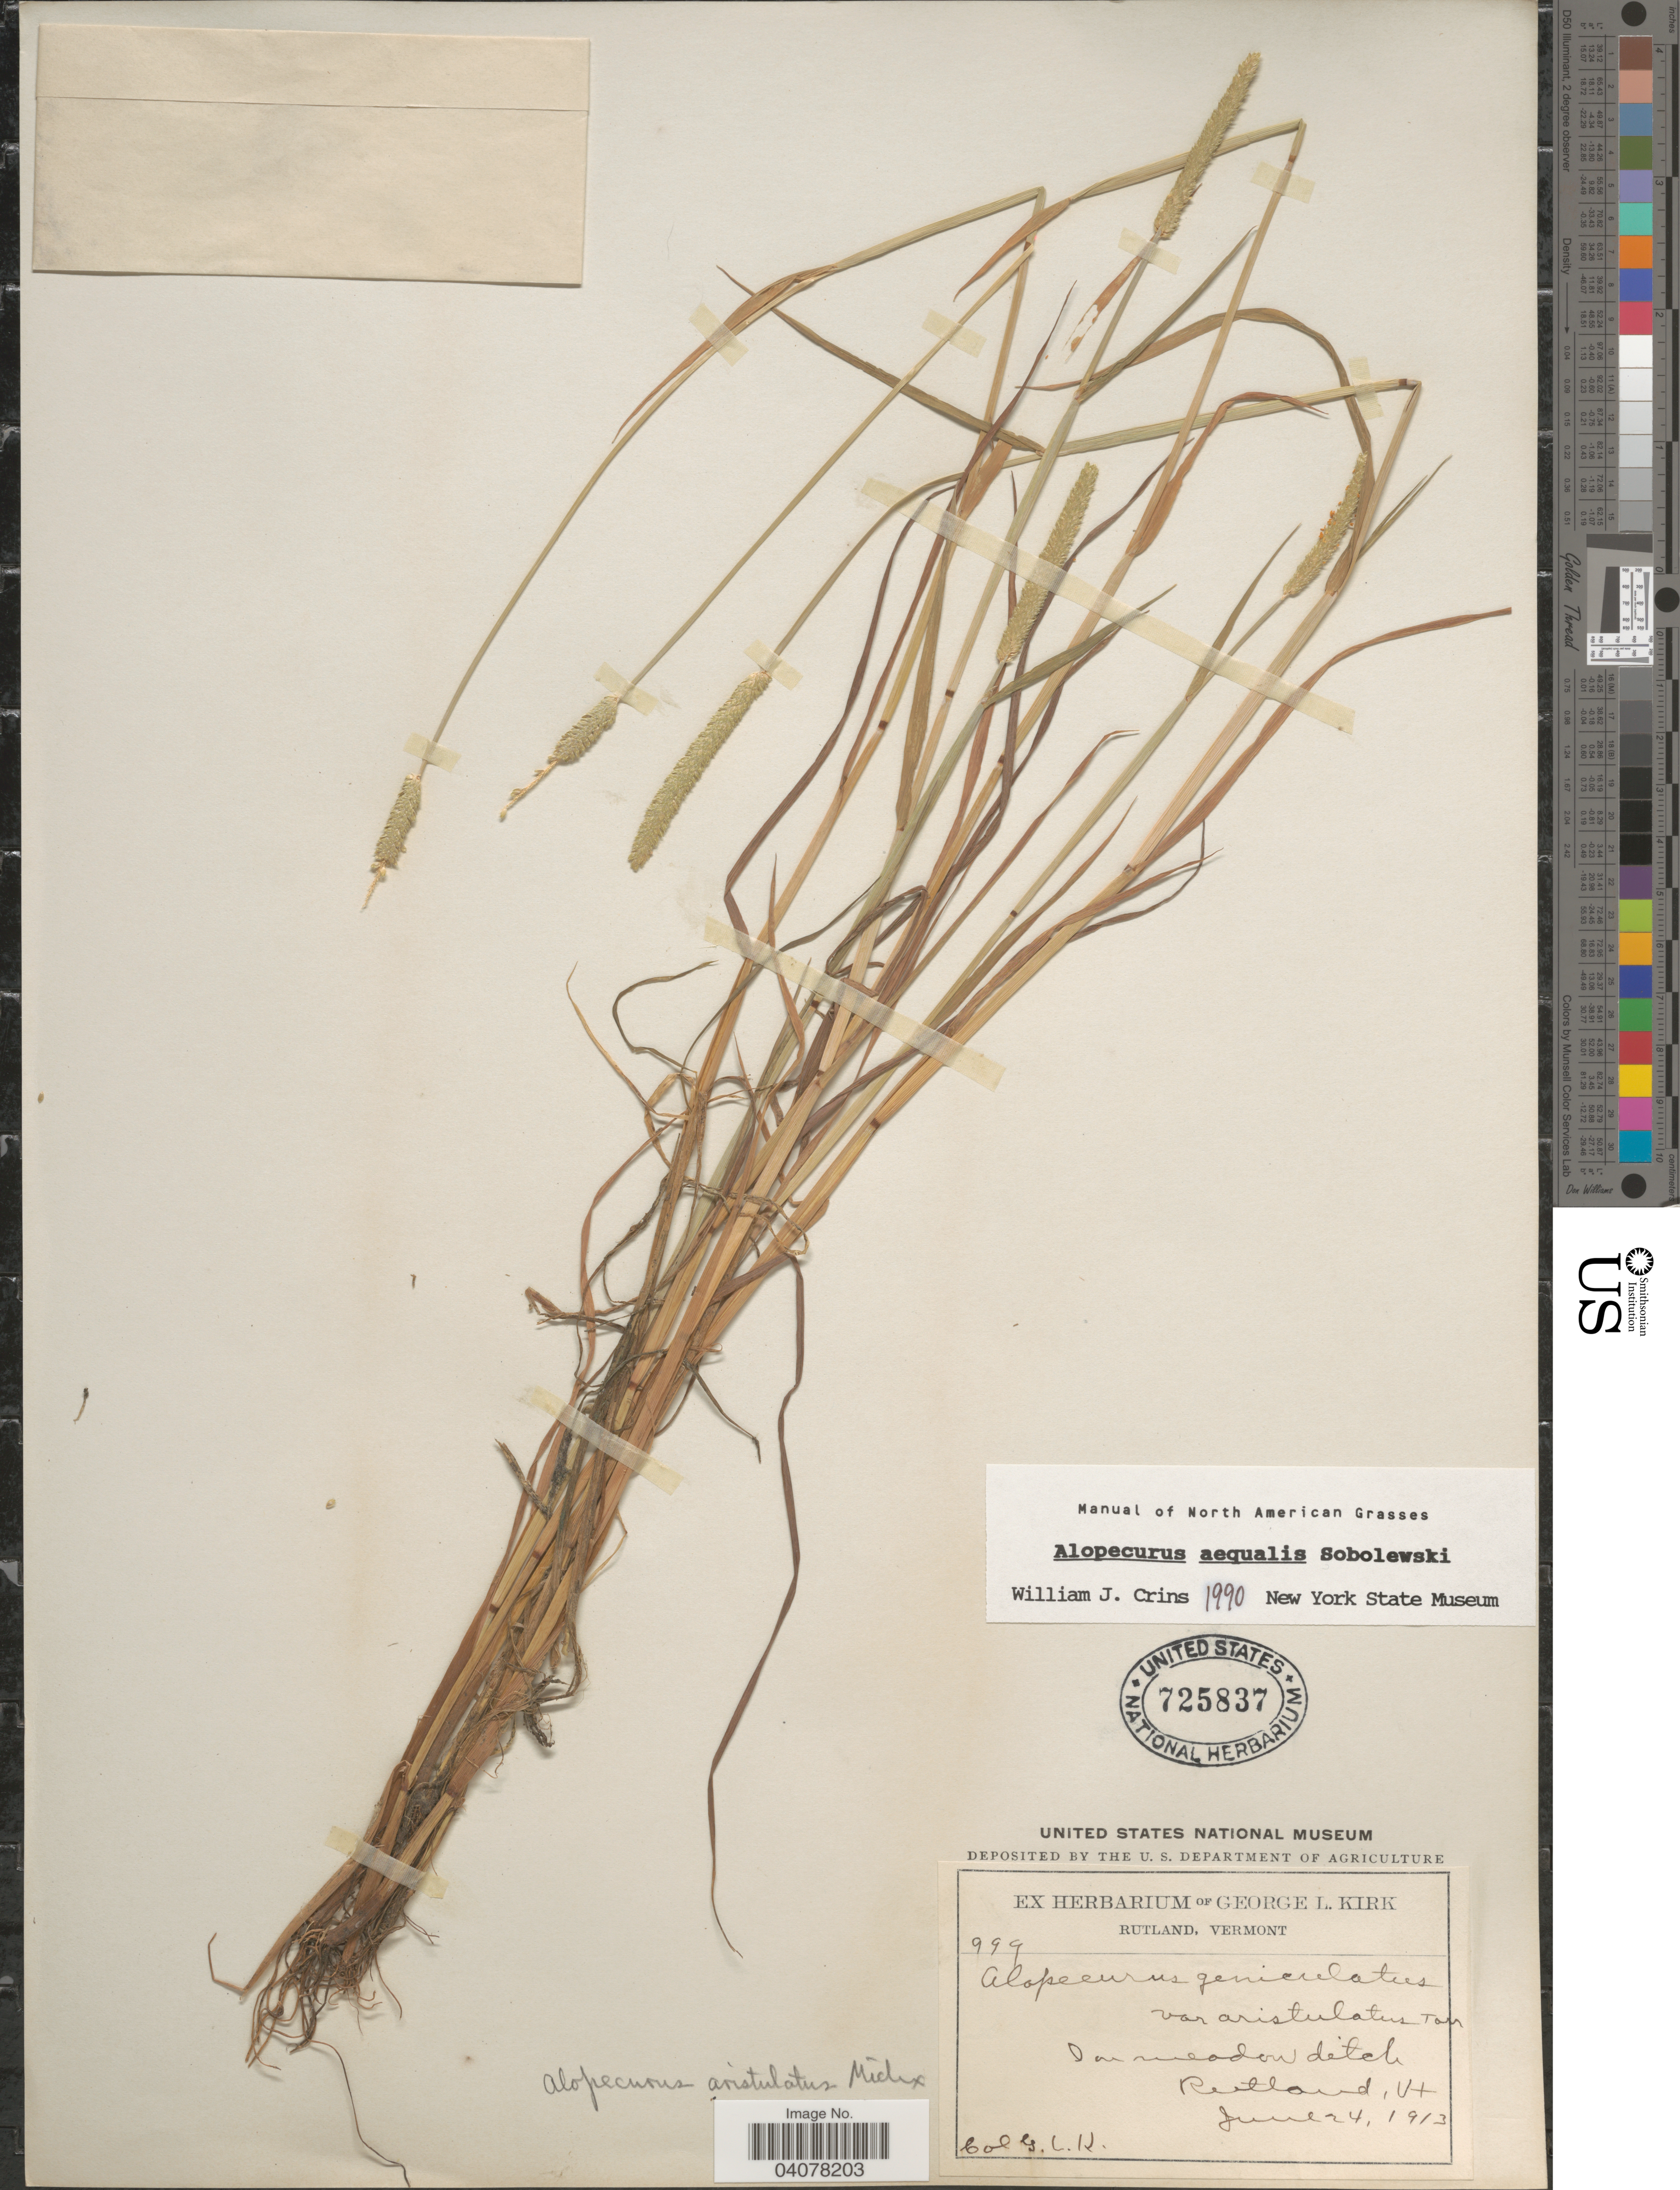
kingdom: Plantae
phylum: Tracheophyta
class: Liliopsida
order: Poales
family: Poaceae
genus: Alopecurus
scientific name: Alopecurus aequalis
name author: Sobol.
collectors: G. Kirk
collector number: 999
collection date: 1913-06-24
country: United States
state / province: Vermont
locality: In meadow ditch Rutland.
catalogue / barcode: US 725837